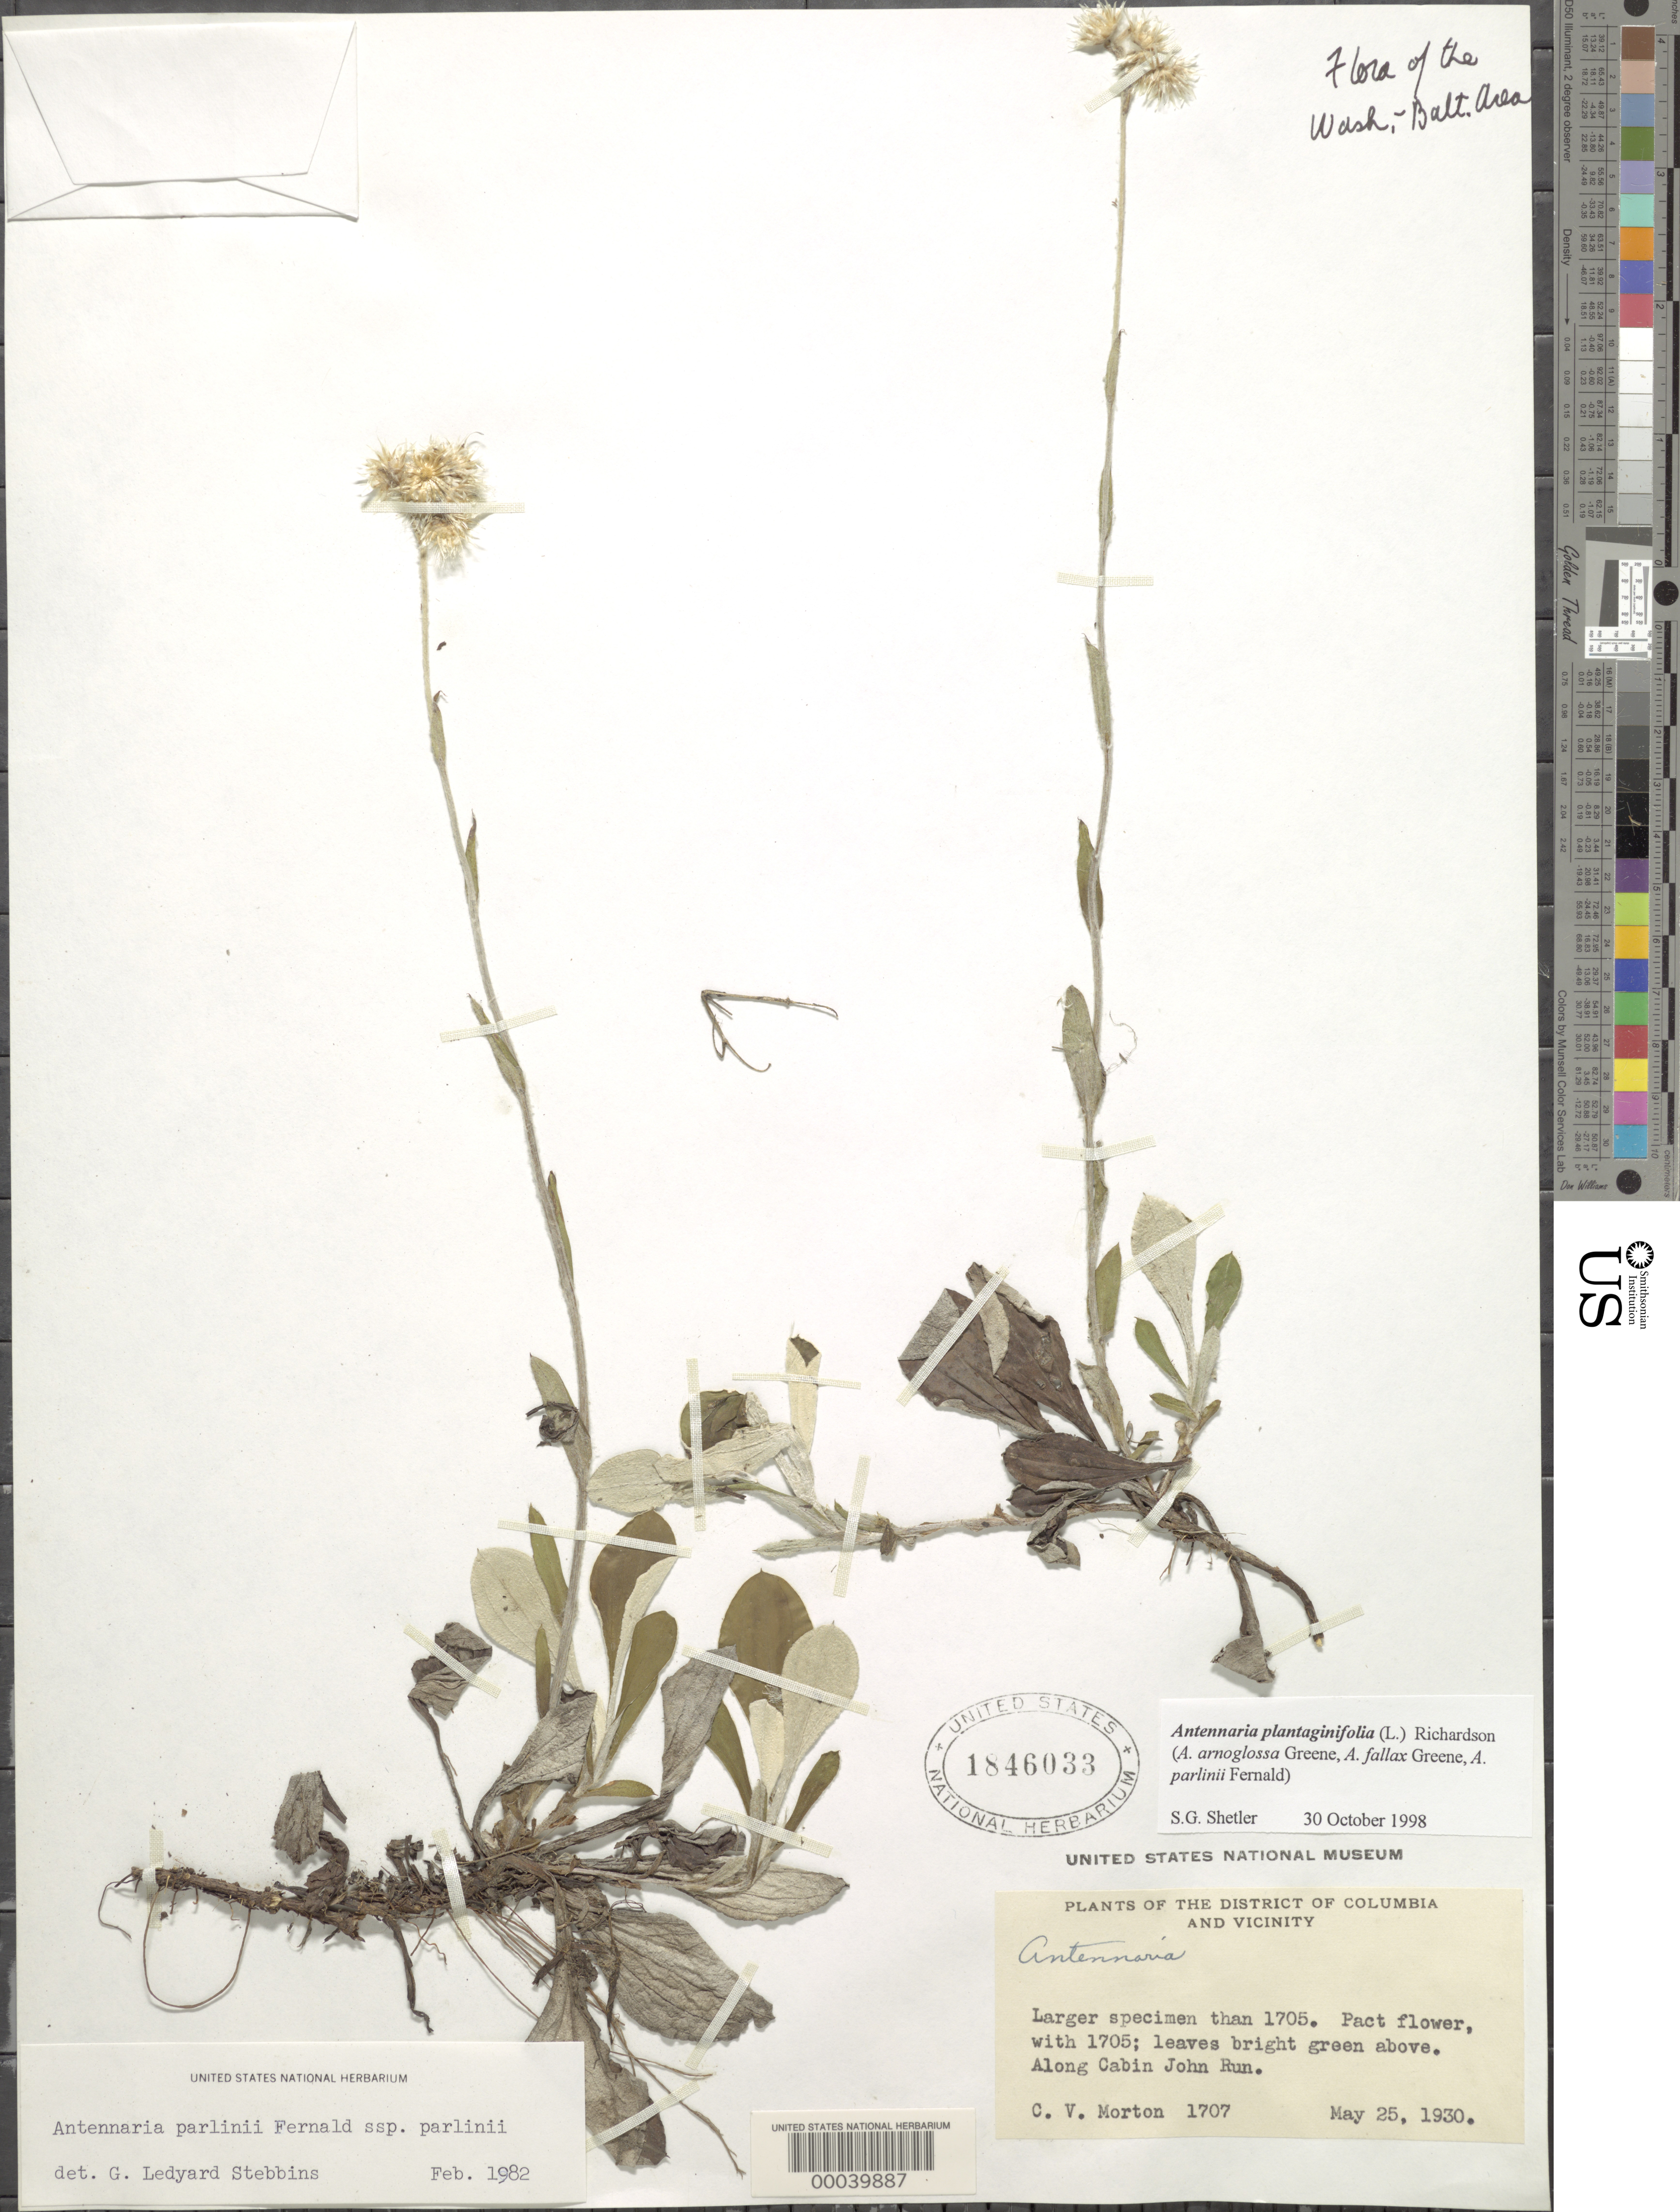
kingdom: Plantae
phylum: Tracheophyta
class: Magnoliopsida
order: Asterales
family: Asteraceae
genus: Antennaria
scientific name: Antennaria plantaginifolia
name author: (L.) Richardson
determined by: Stebbins, G. L.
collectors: C. V. Morton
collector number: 1707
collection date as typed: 25 May 1930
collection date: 1930-05-25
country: United States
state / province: Maryland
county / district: Montgomery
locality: Along Cabin John Run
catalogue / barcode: US 1846033